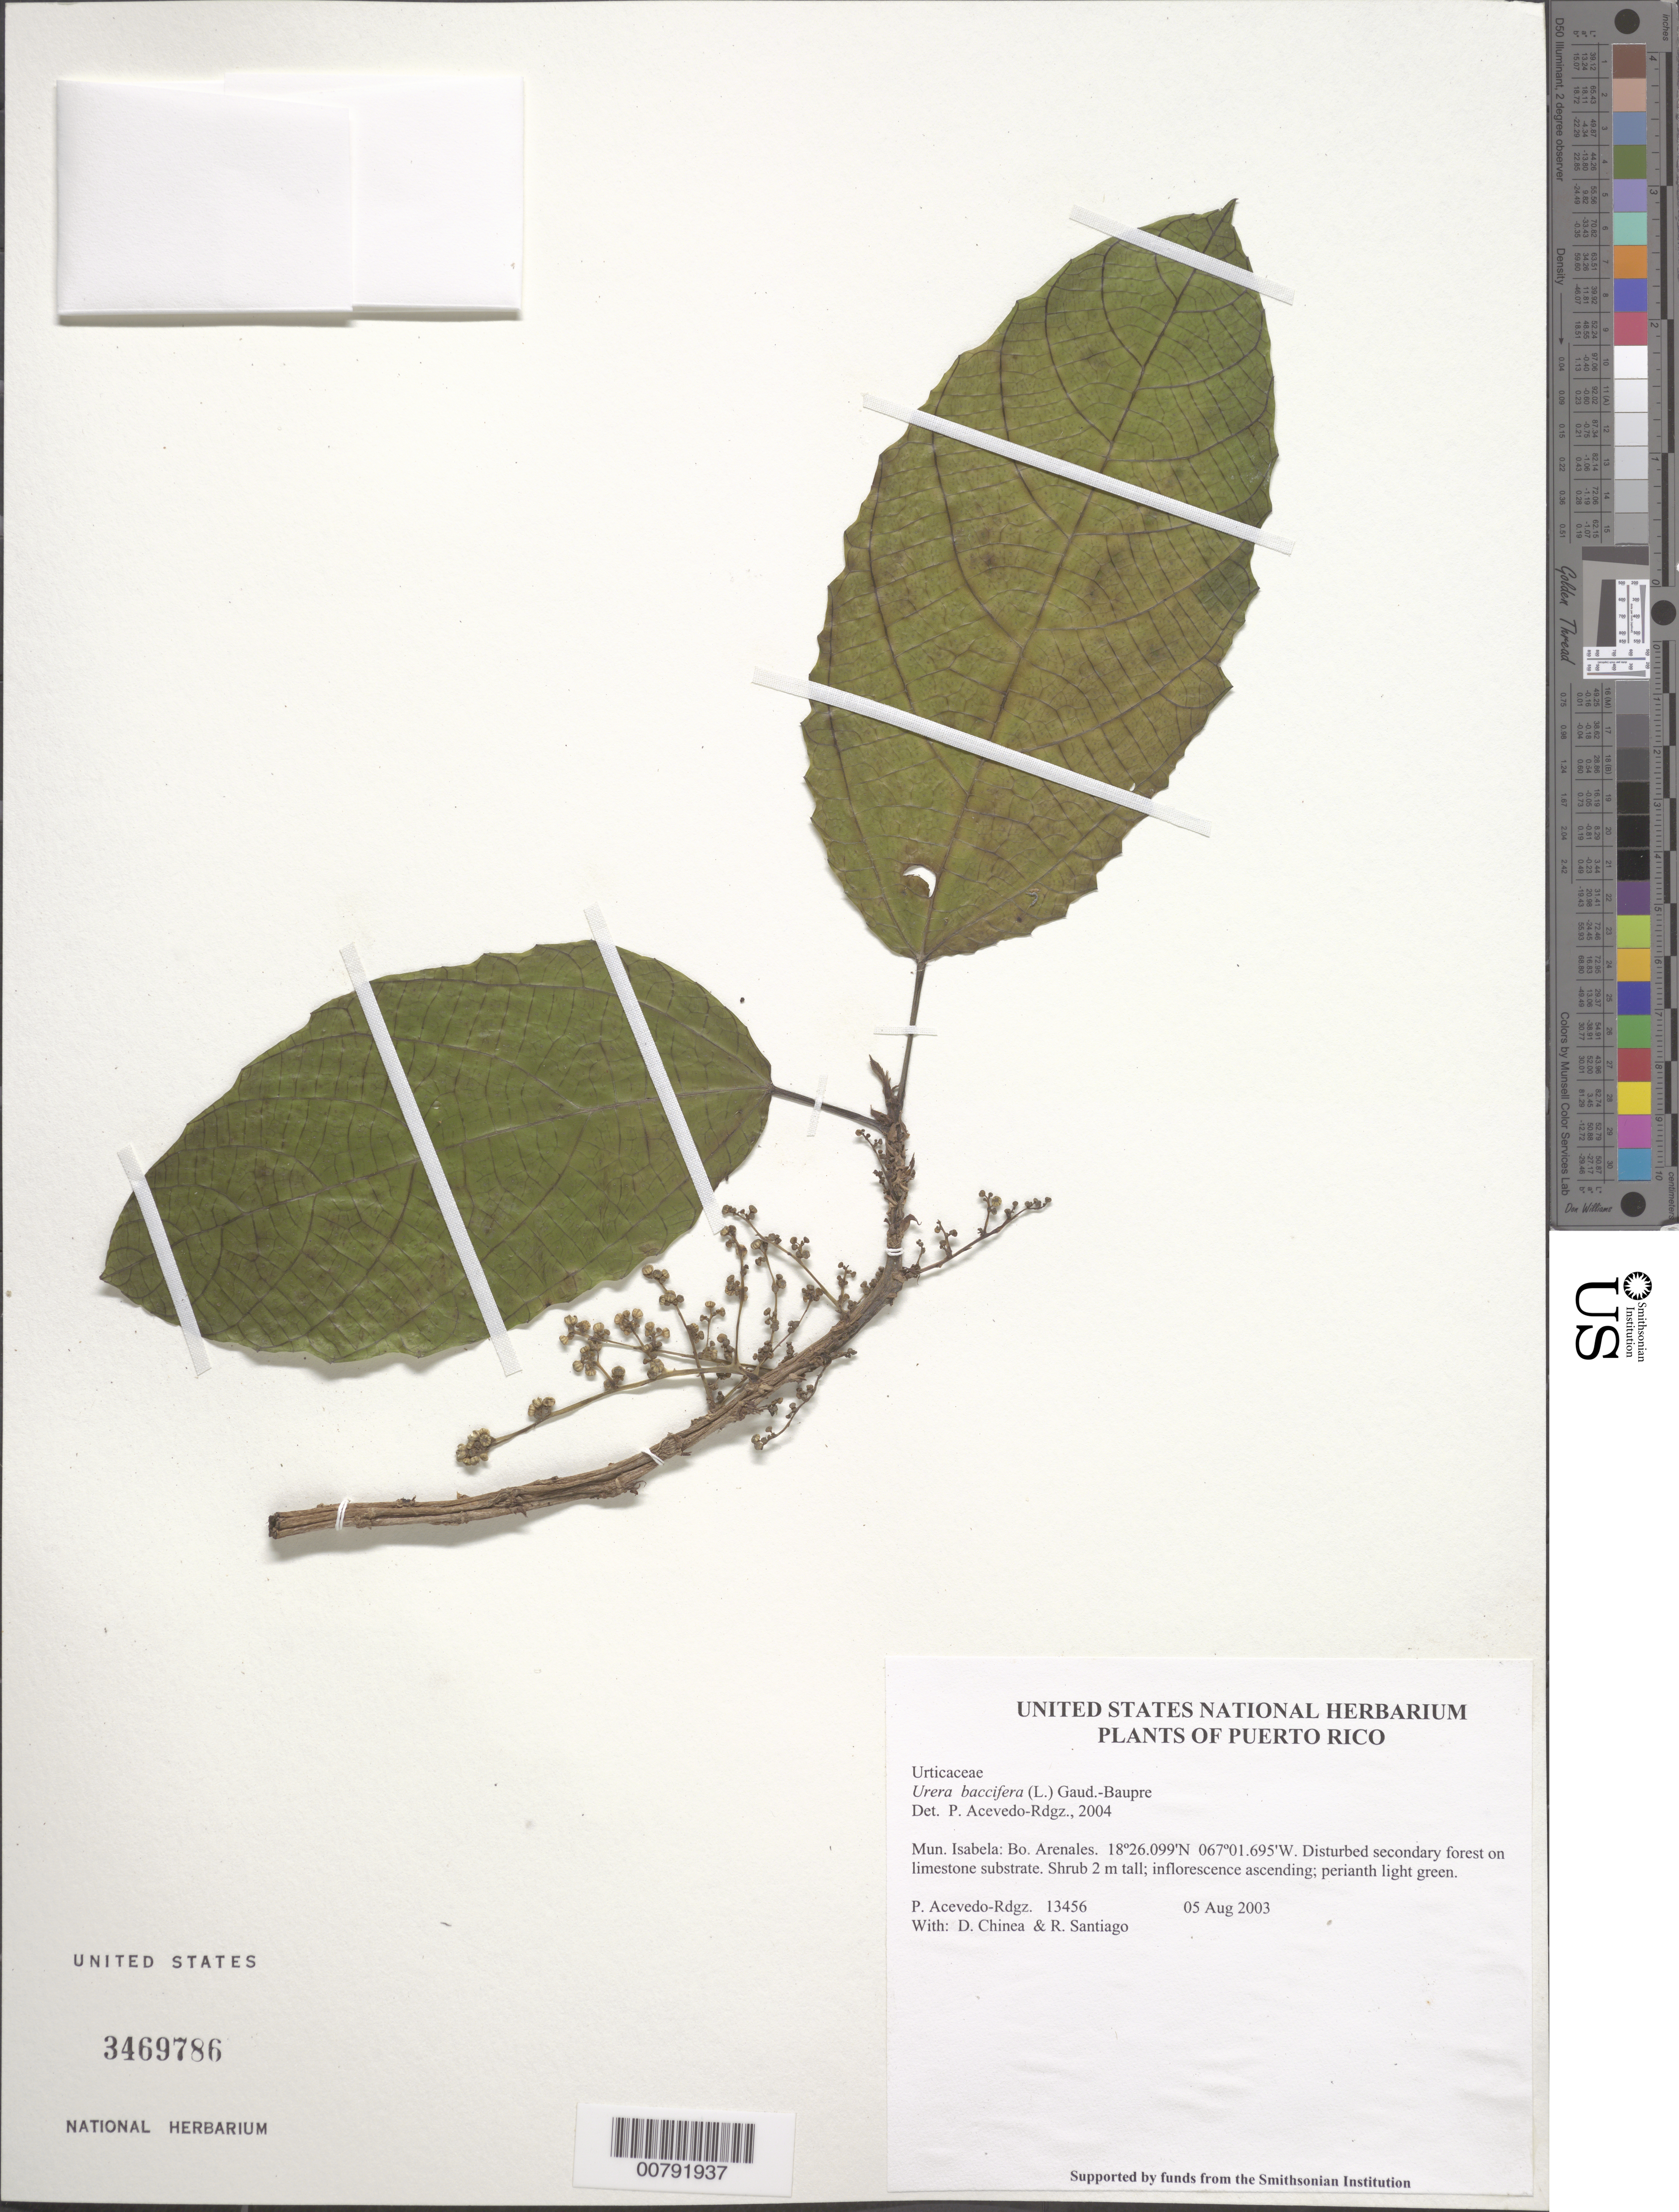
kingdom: Plantae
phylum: Tracheophyta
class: Magnoliopsida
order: Rosales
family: Urticaceae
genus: Urera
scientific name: Urera baccifera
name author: (L.) Gaudich. ex Wedd.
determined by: Acevedo-Rodríguez, P., (BOT), Smithsonian Institution - National Museum of Natural History (UNITED STATES)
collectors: P. Acevedo-Rodr., D. Chinea & R. Santiago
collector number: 13456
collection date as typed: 05 Aug 2003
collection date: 2003-08-05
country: Puerto Rico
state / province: Isabela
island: Puerto Rico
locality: Mun. Isabela: Bo. Arenales.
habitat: Disturbed secondary forest on limestone substrate.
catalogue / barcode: US 3469786